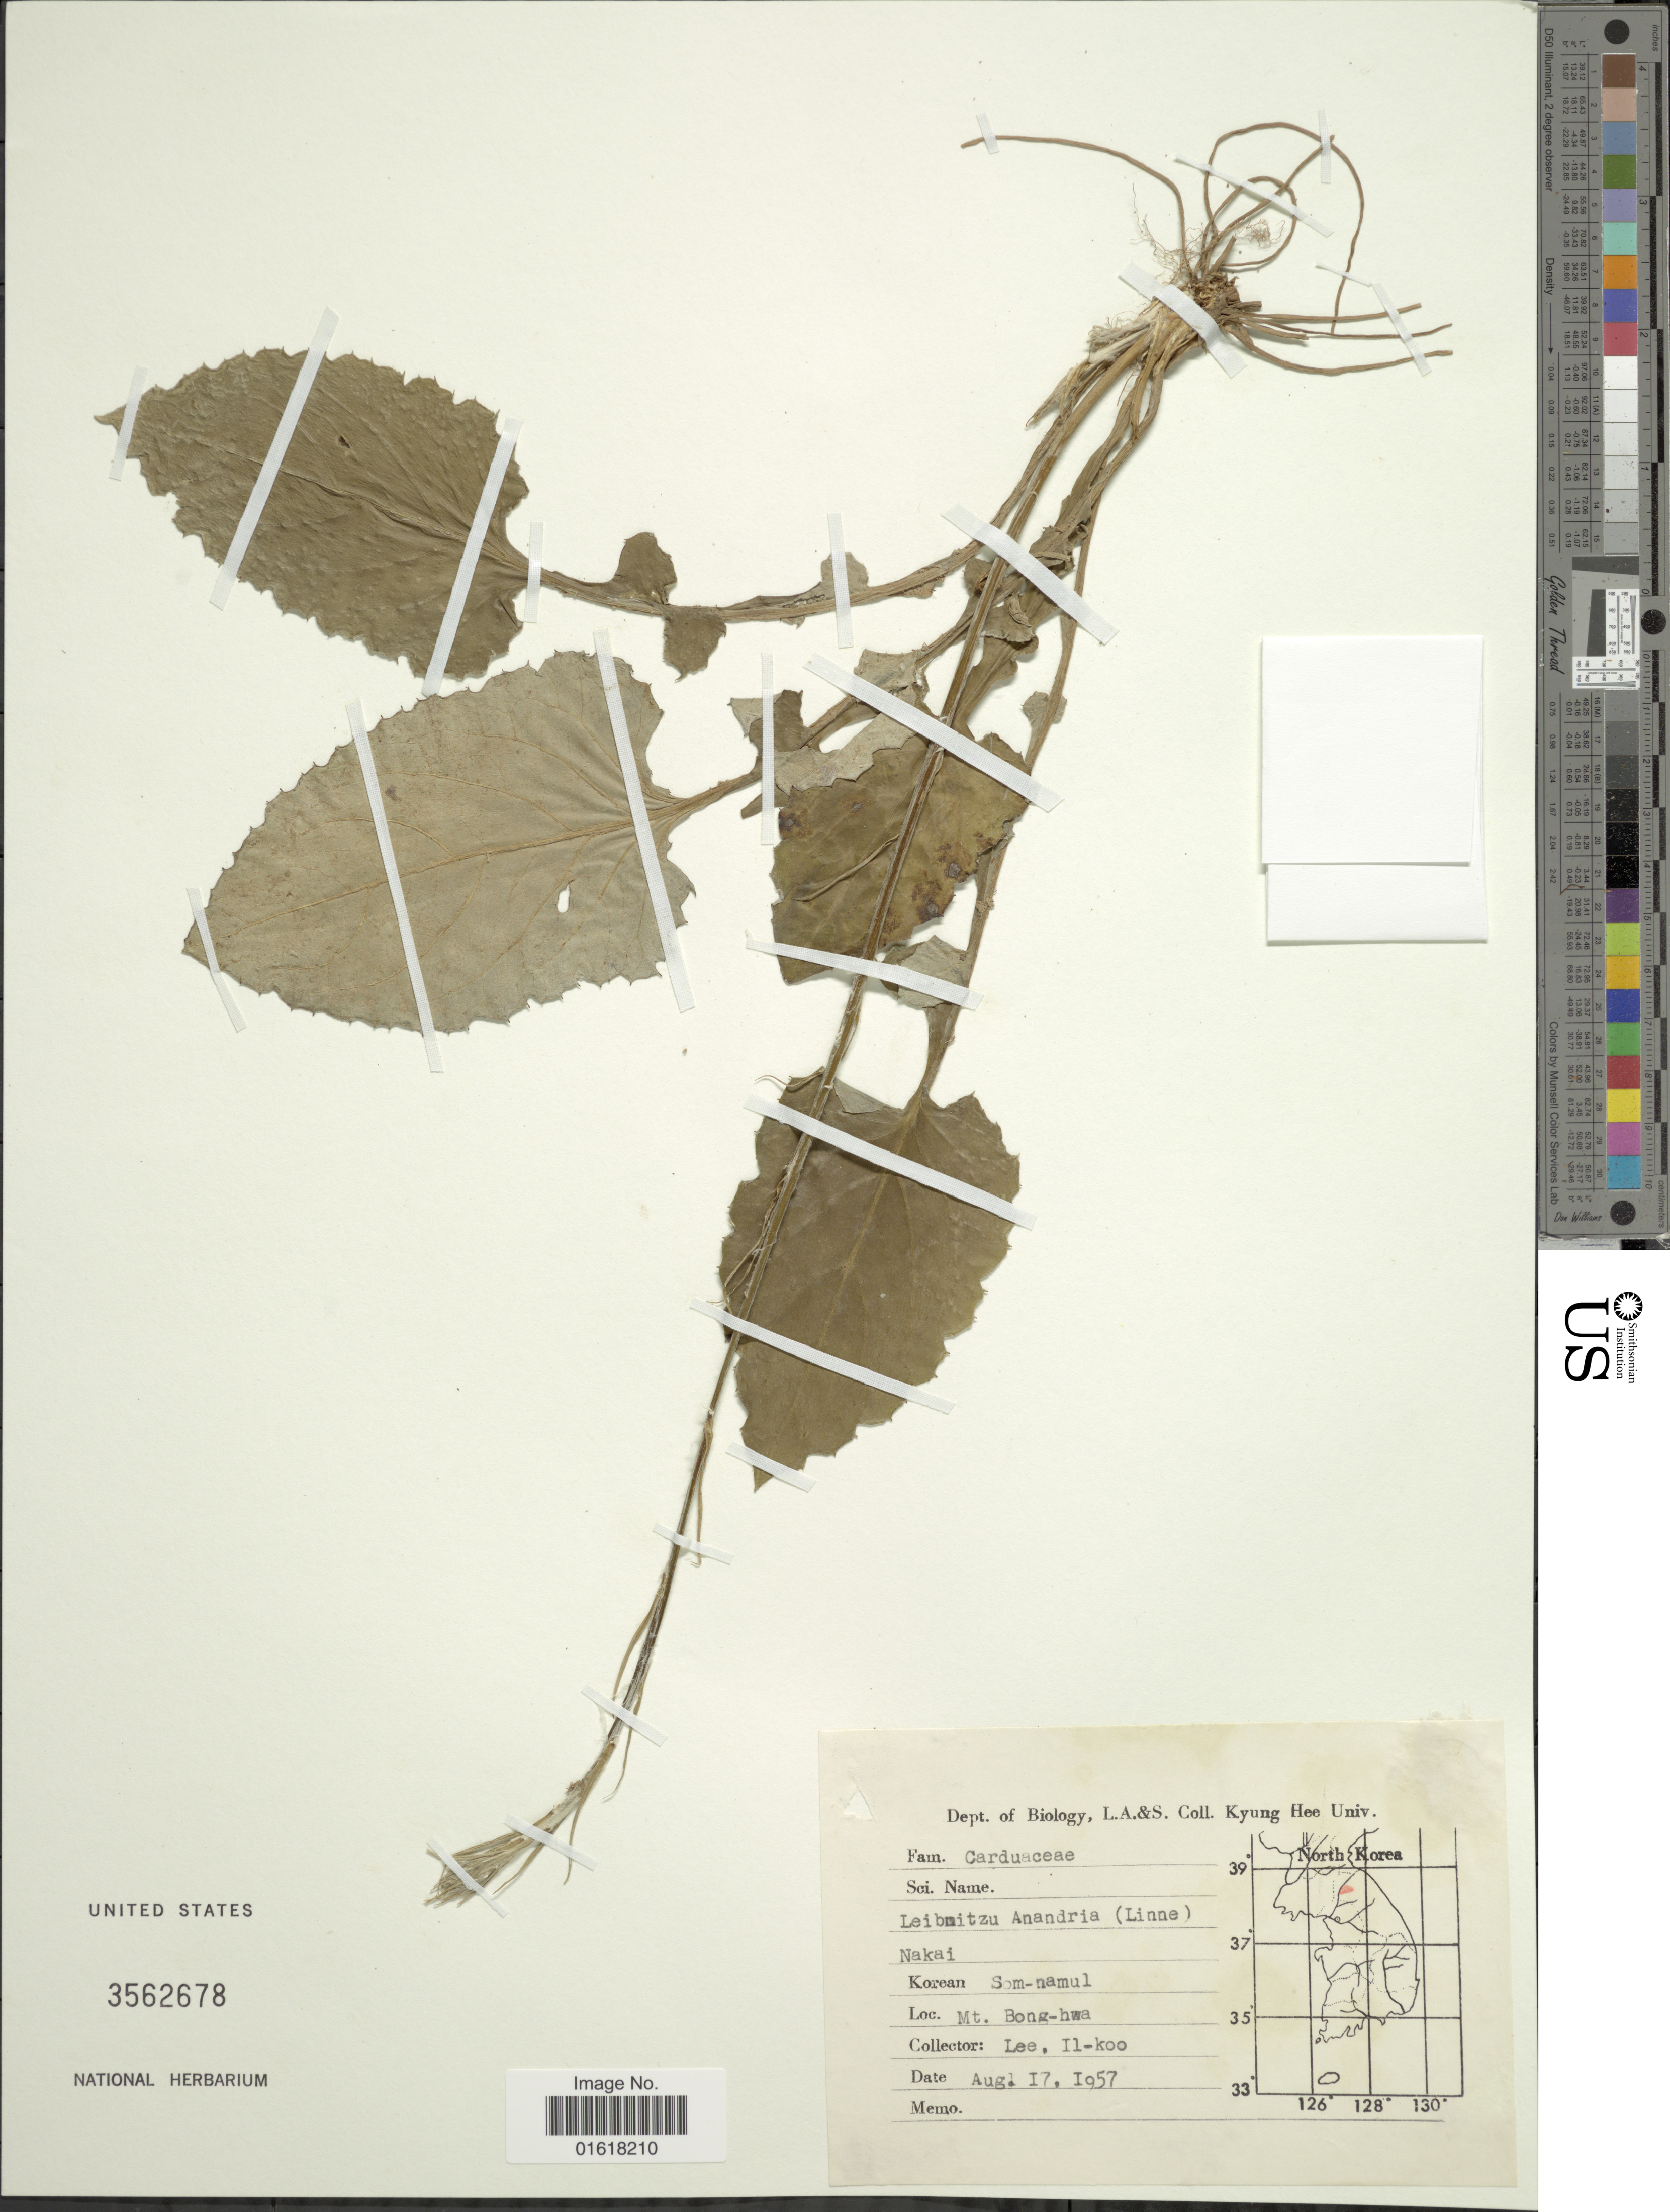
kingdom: Plantae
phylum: Tracheophyta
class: Magnoliopsida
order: Asterales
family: Asteraceae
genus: Leibnitzia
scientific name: Leibnitzia anandria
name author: (L.) Nakai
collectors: I. Lee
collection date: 1957-08-17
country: North Korea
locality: Mt. Bong-hwa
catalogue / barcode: US 3562678